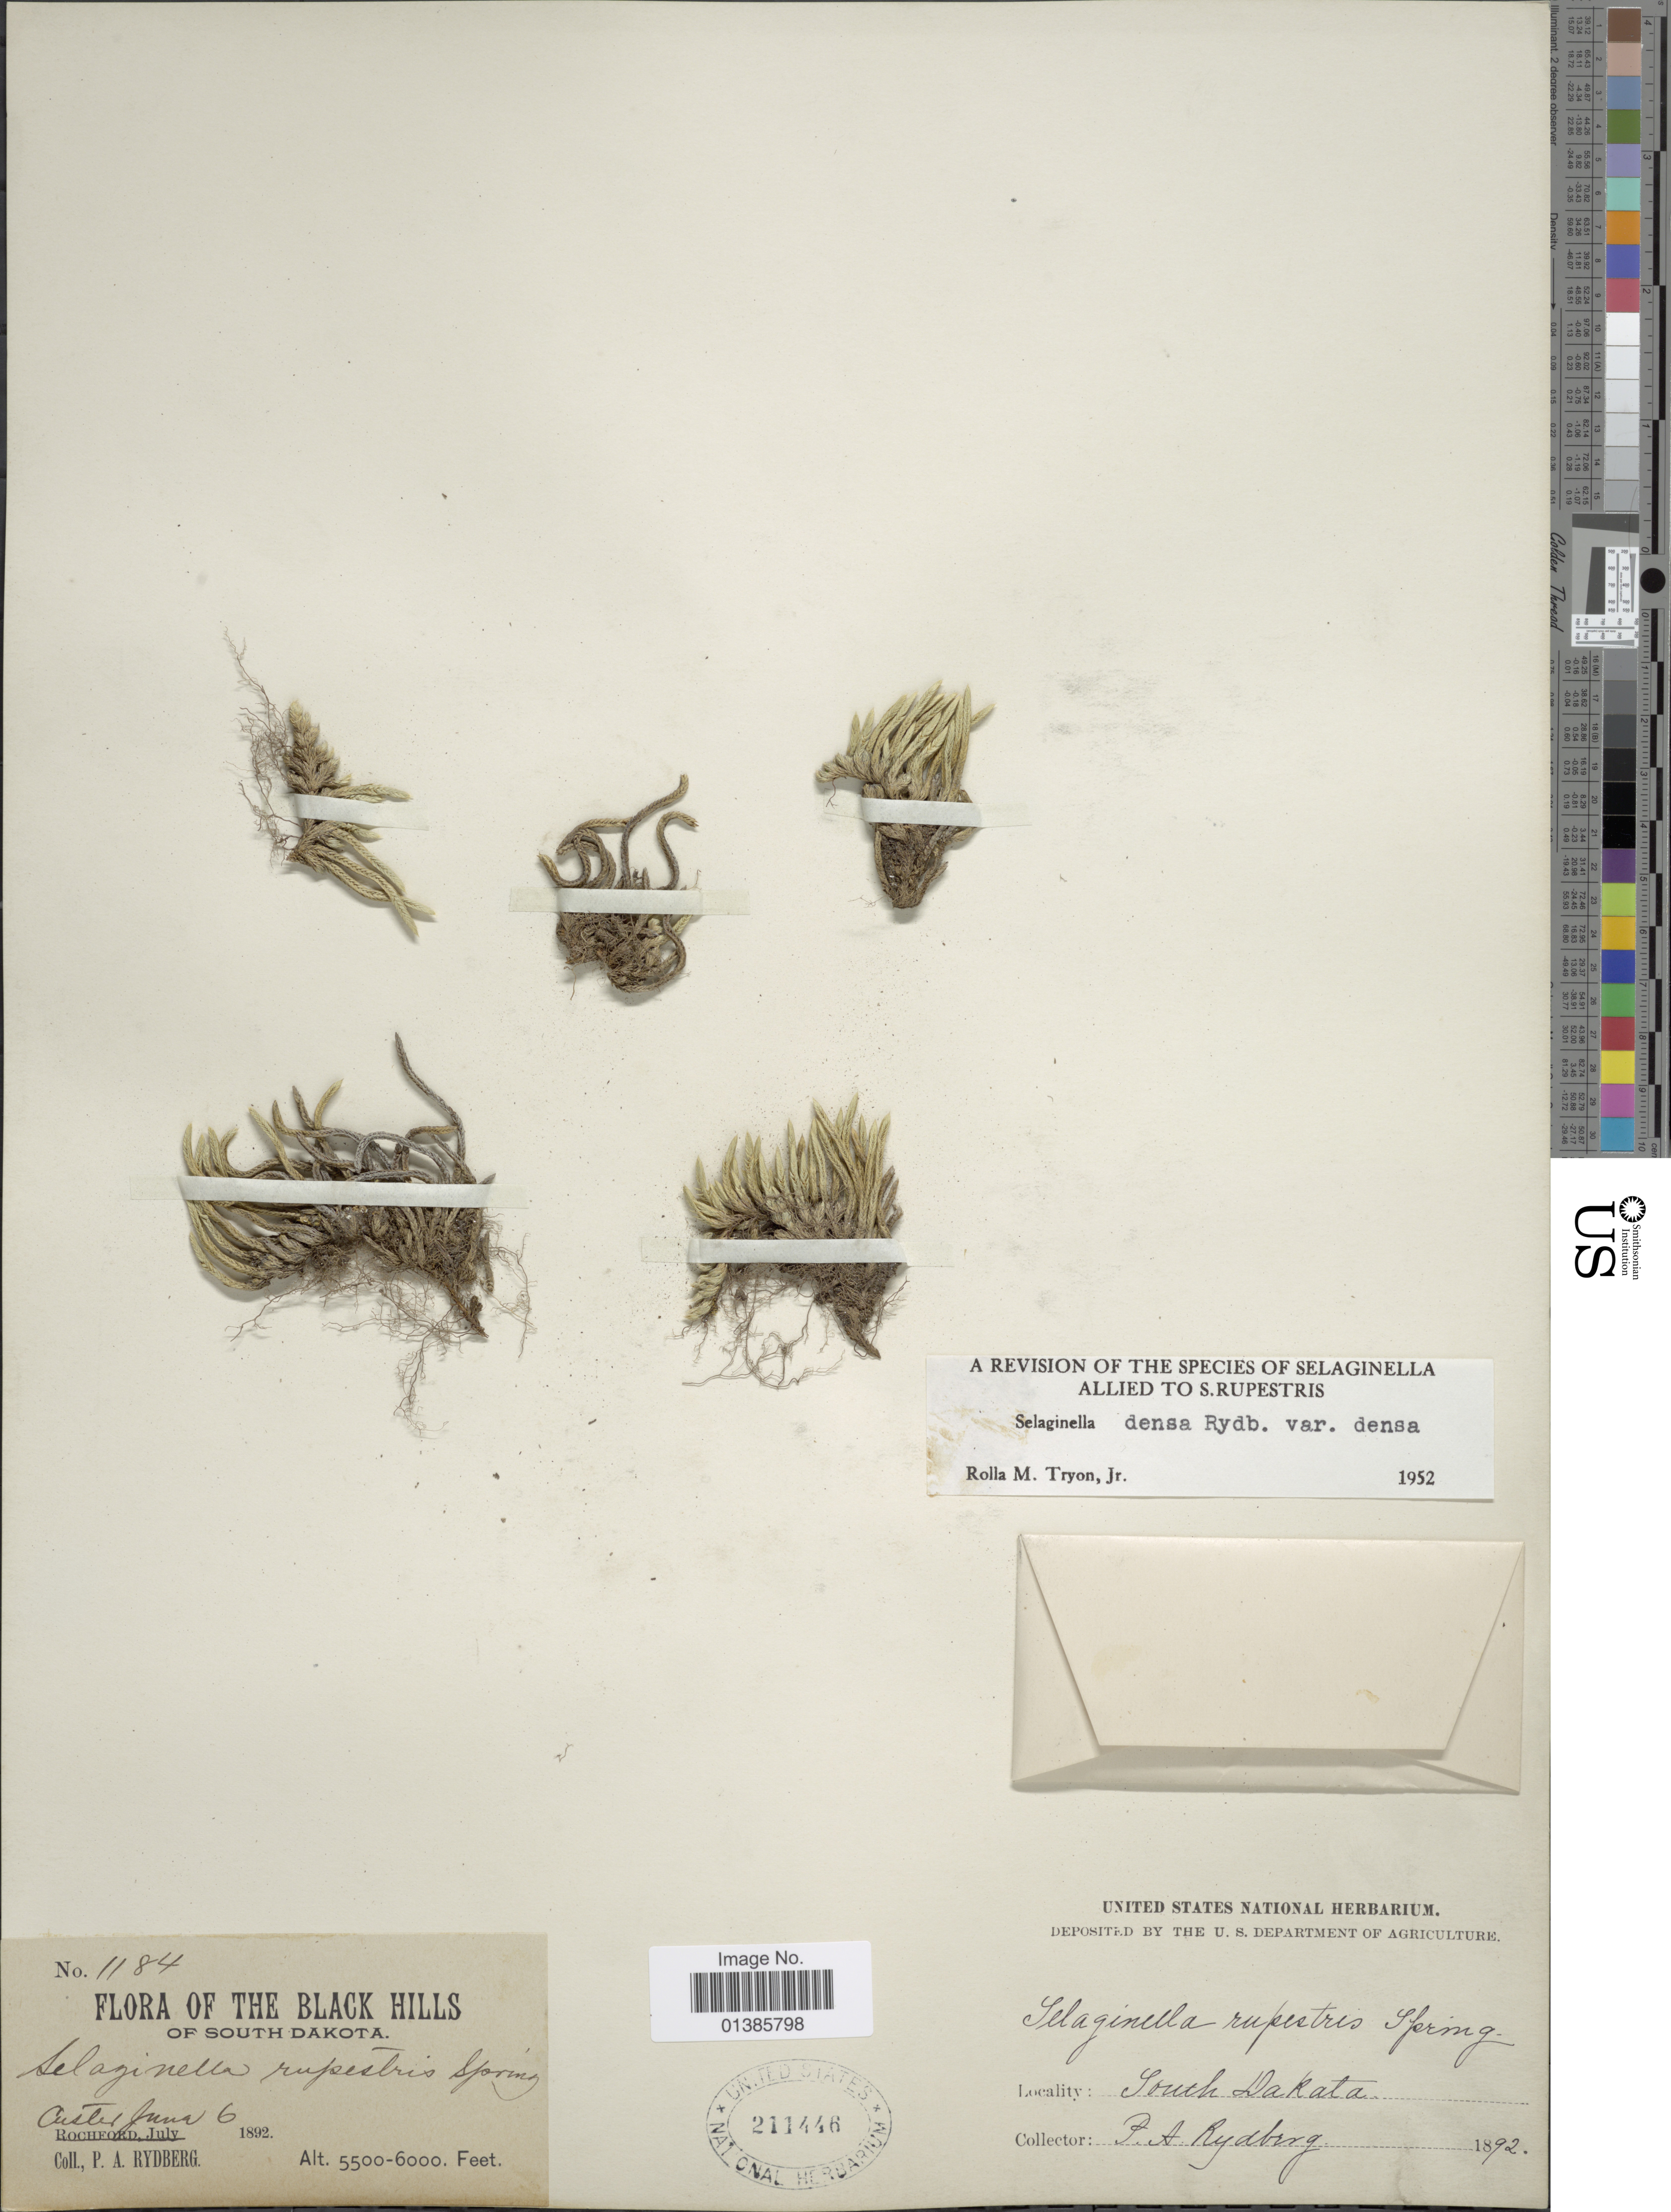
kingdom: Plantae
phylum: Tracheophyta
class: Lycopodiopsida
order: Selaginellales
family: Selaginellaceae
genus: Selaginella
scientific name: Selaginella densa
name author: Rydb.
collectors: P. A. Rydberg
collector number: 1184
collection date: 1892-06-06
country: United States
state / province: South Dakota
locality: Black Hills. Custer.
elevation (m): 1676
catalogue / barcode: US 211446